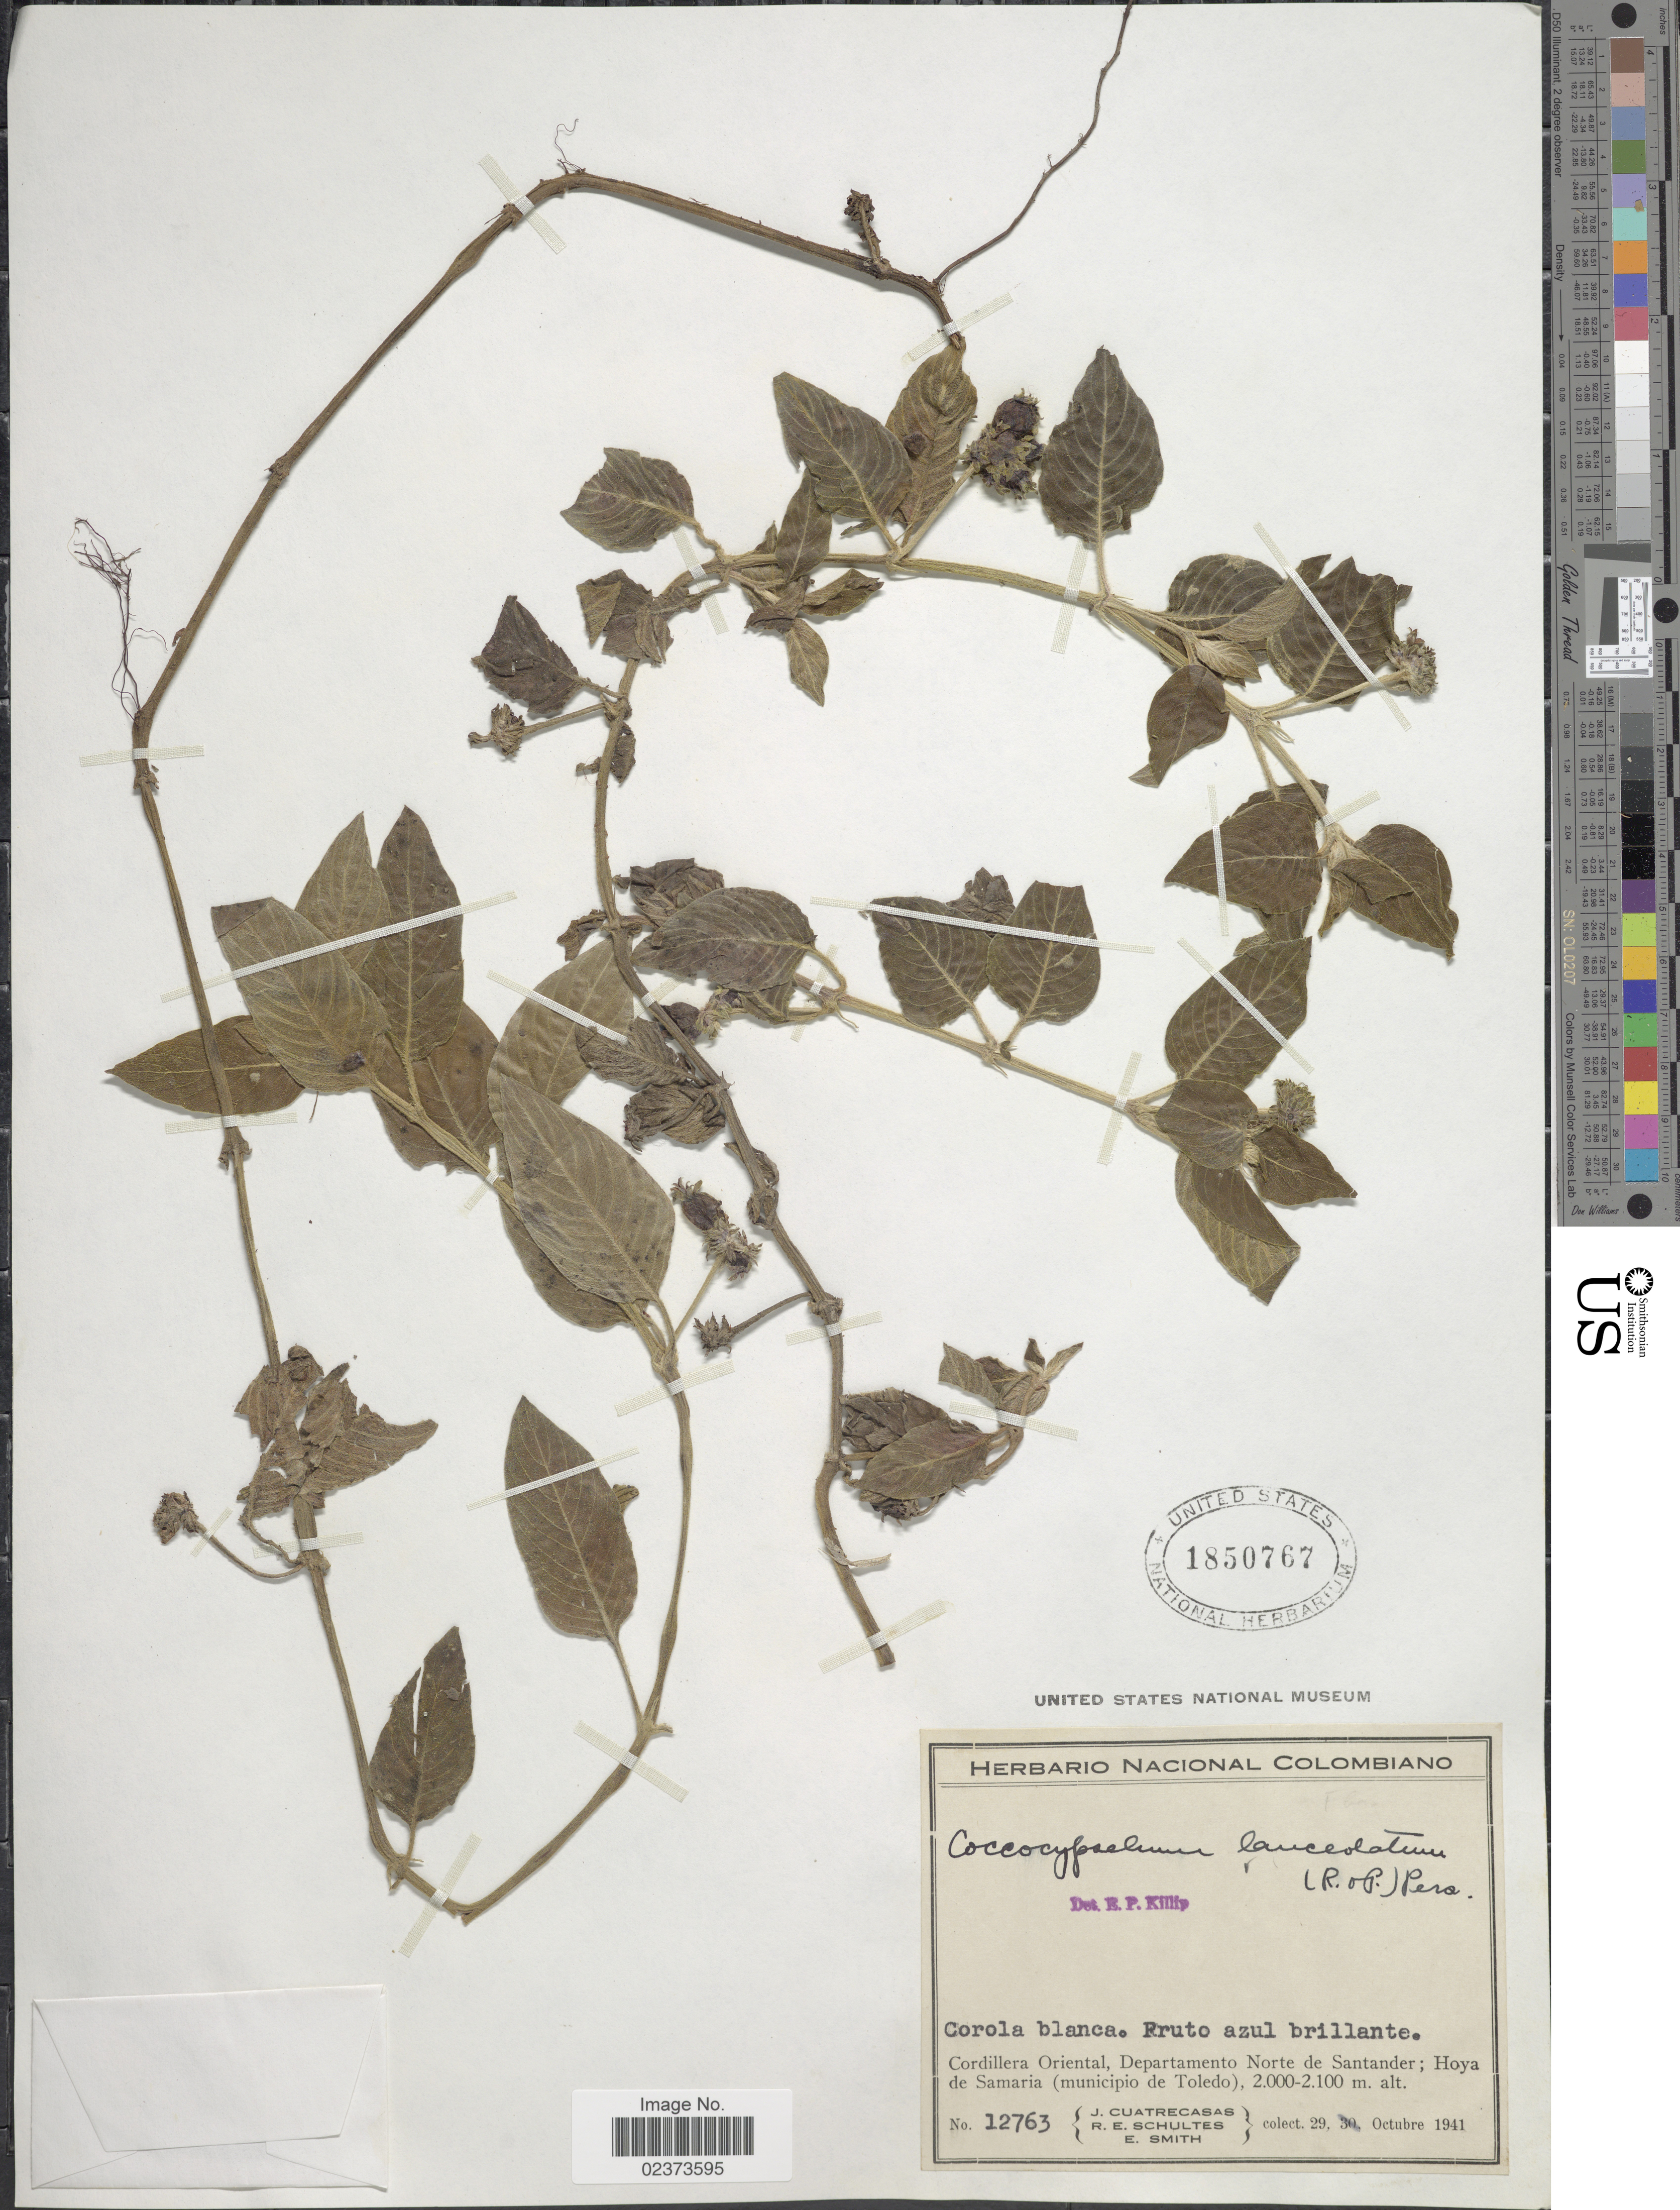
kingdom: Plantae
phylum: Tracheophyta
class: Magnoliopsida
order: Gentianales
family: Rubiaceae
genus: Coccocypselum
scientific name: Coccocypselum lanceolatum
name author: (Ruiz & Pav.) Pers.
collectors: J. Cuatrecasas, R. E. Schultes & E. Smith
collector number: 12763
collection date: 1941-10-29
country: Colombia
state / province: Norte de Santander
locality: Cordillera Oriental, Departamento Norte de Santander; Hoya de Samaria (municipio de Toledo)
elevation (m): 2000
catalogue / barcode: US 1850767